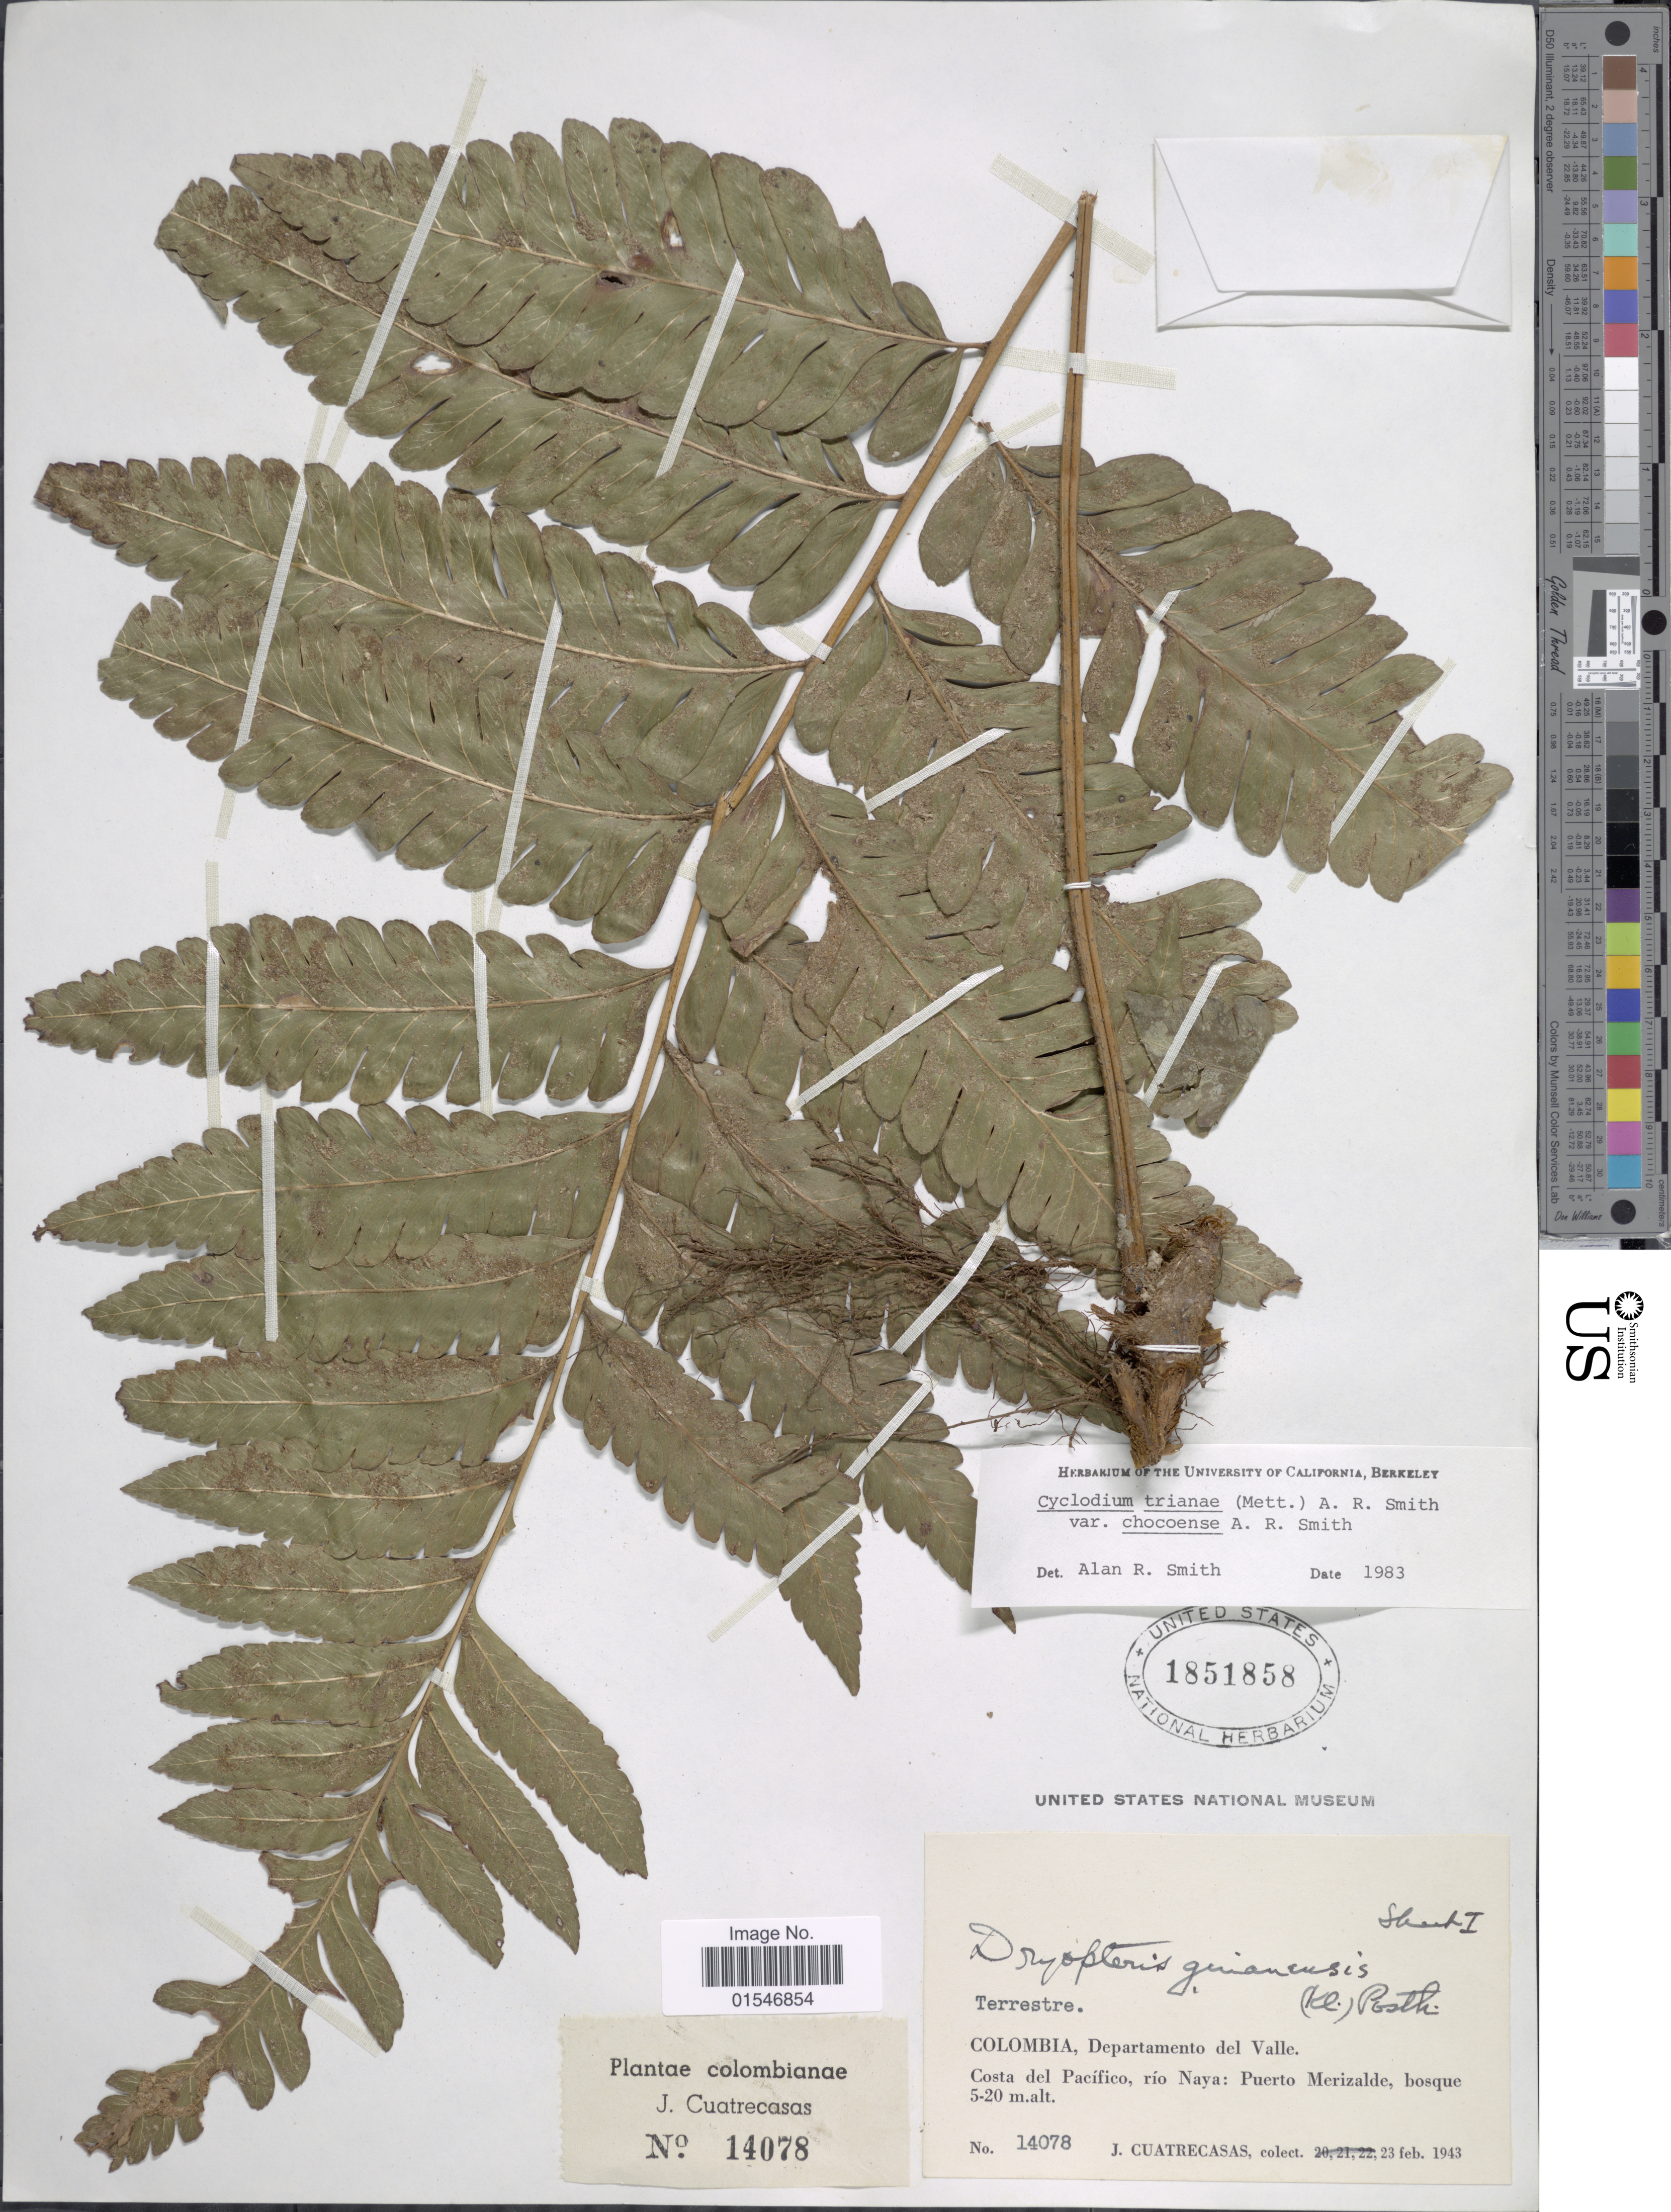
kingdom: Plantae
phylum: Tracheophyta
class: Polypodiopsida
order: Polypodiales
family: Dryopteridaceae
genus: Cyclodium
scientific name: Cyclodium trianae var. chocoense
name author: A.R. Sm.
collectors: J. Cuatrecasas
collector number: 14078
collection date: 1943-02-23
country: Colombia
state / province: Valle del Cauca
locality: Colombia, Departamento del Valle. Costa del Pacifico; rio Naya; Puerto Merizalde.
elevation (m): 5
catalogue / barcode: US 1851858